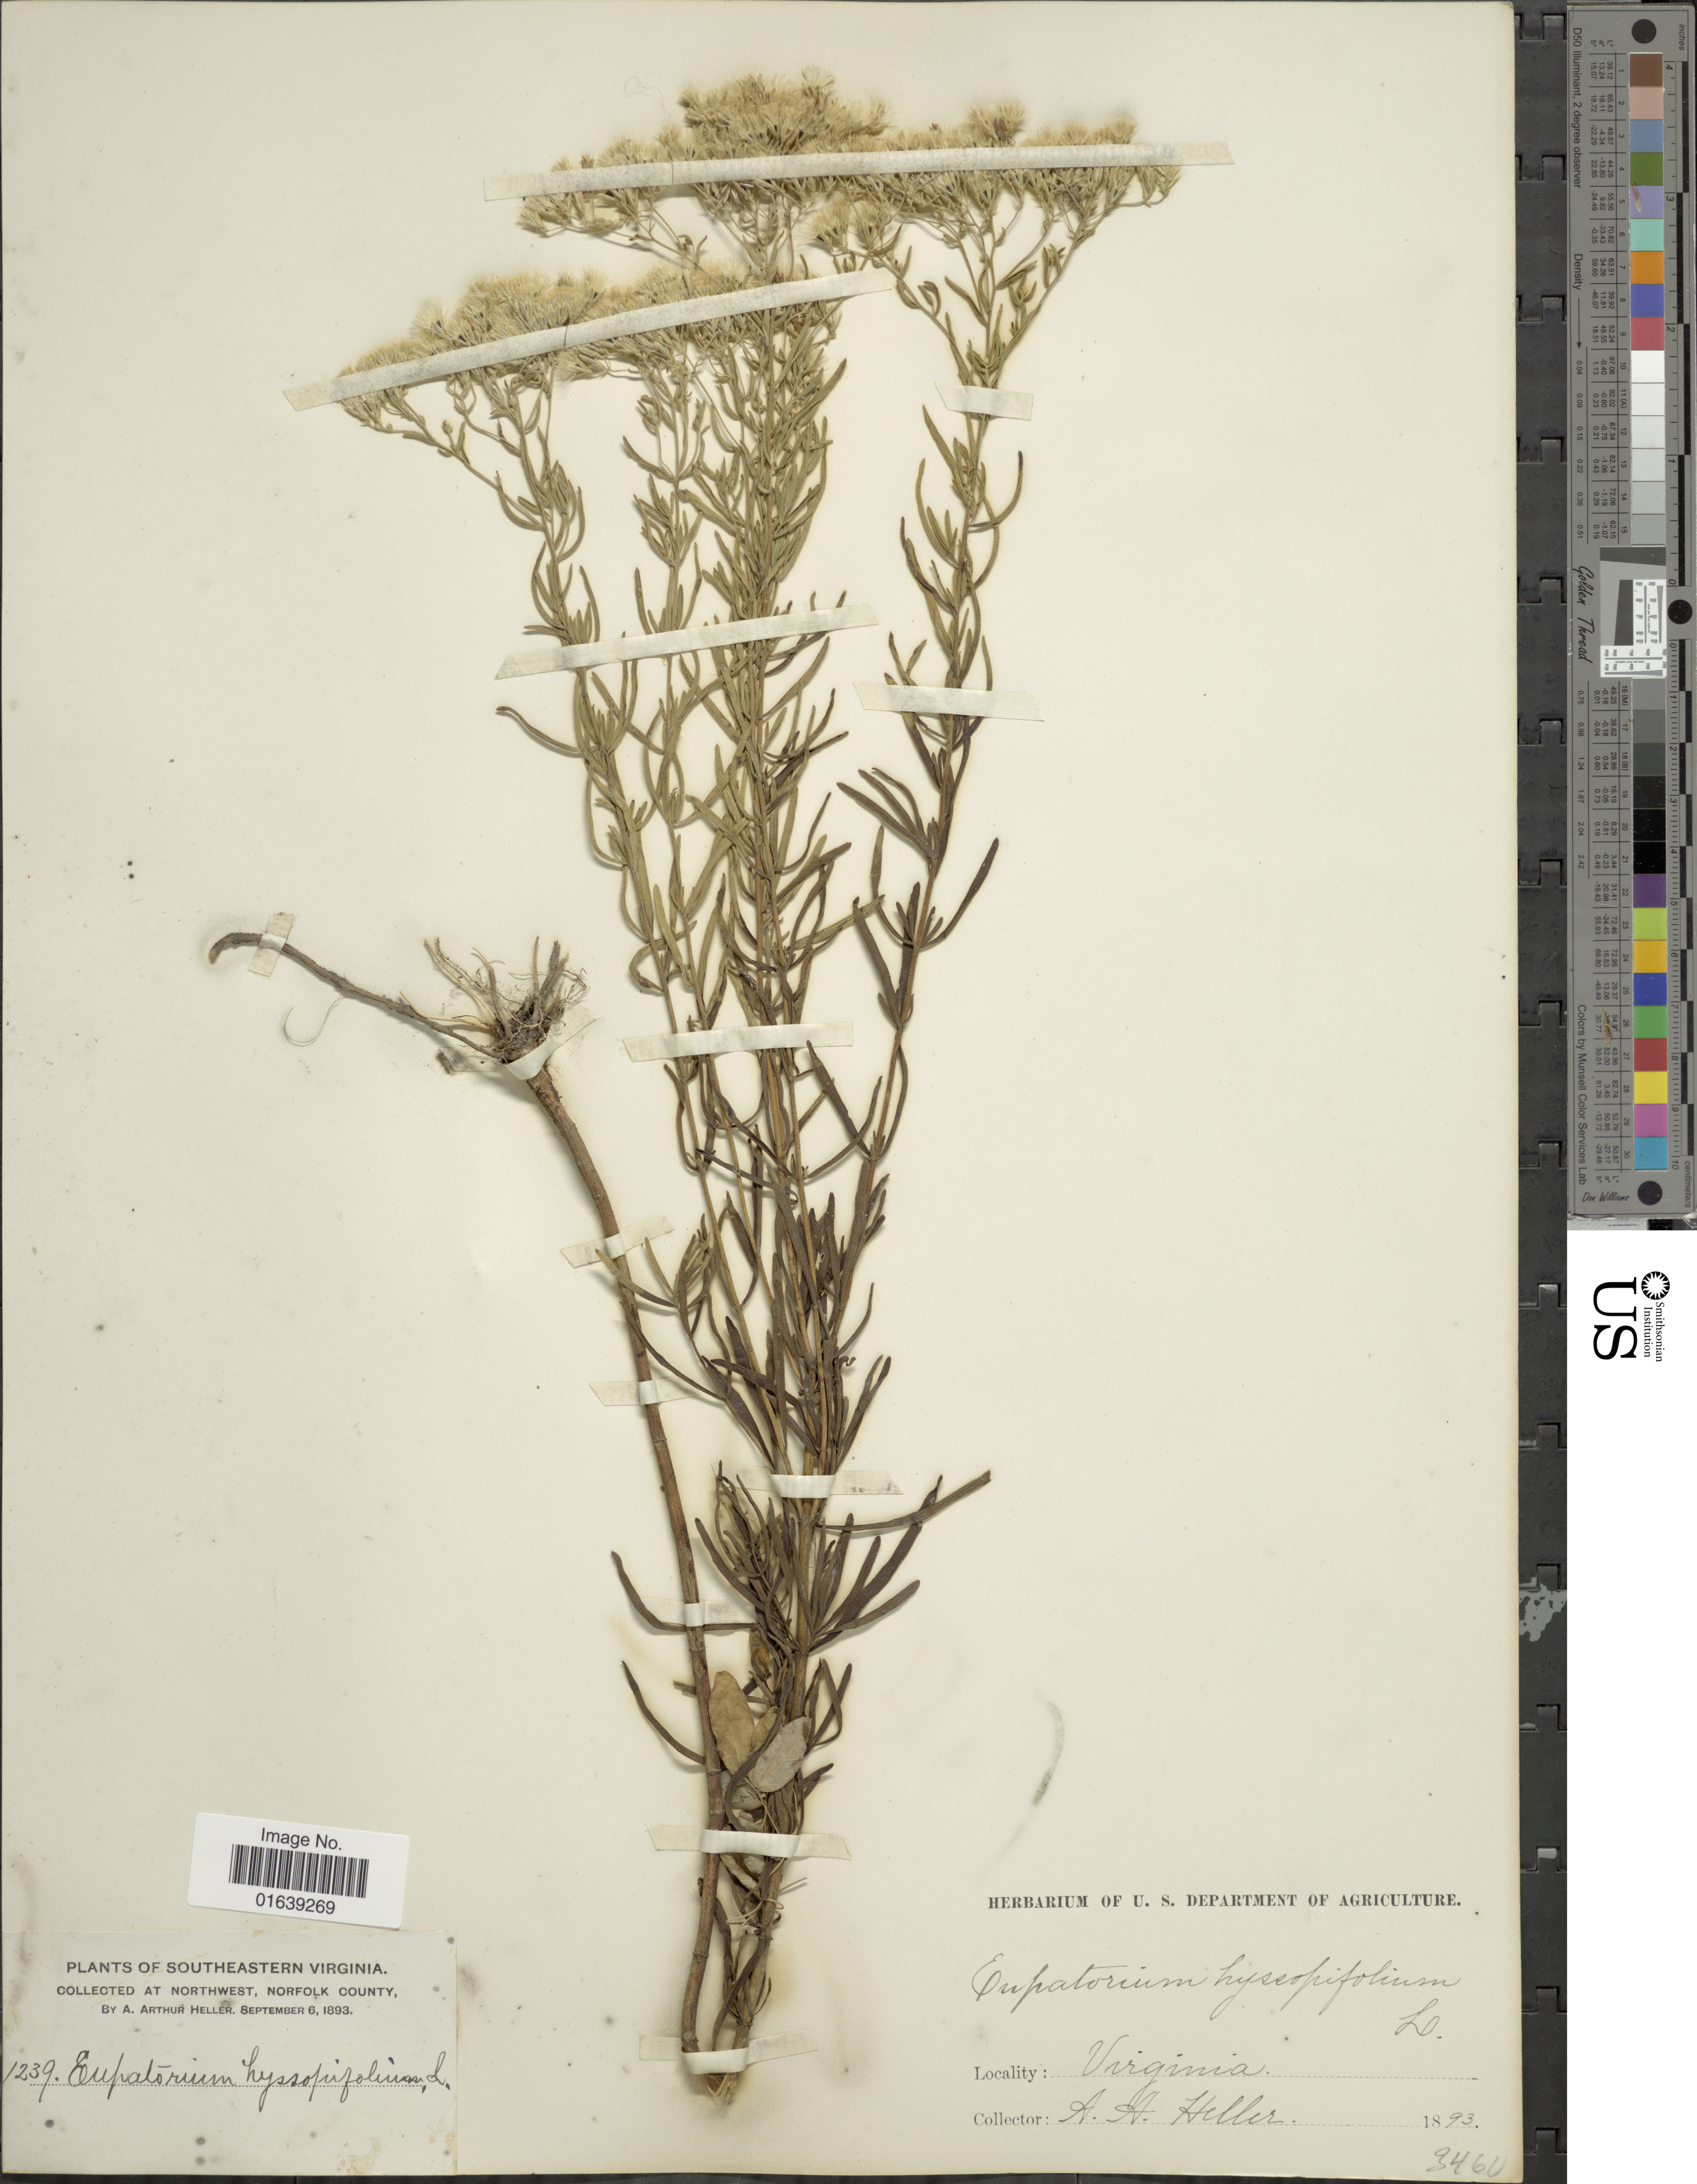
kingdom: Plantae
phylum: Tracheophyta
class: Magnoliopsida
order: Asterales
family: Asteraceae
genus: Eupatorium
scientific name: Eupatorium hyssopifolium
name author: L.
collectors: A. A. Heller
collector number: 1239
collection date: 1893-09-06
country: United States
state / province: Virginia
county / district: City of Norfolk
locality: Virginia. Northwest, Norfolk County